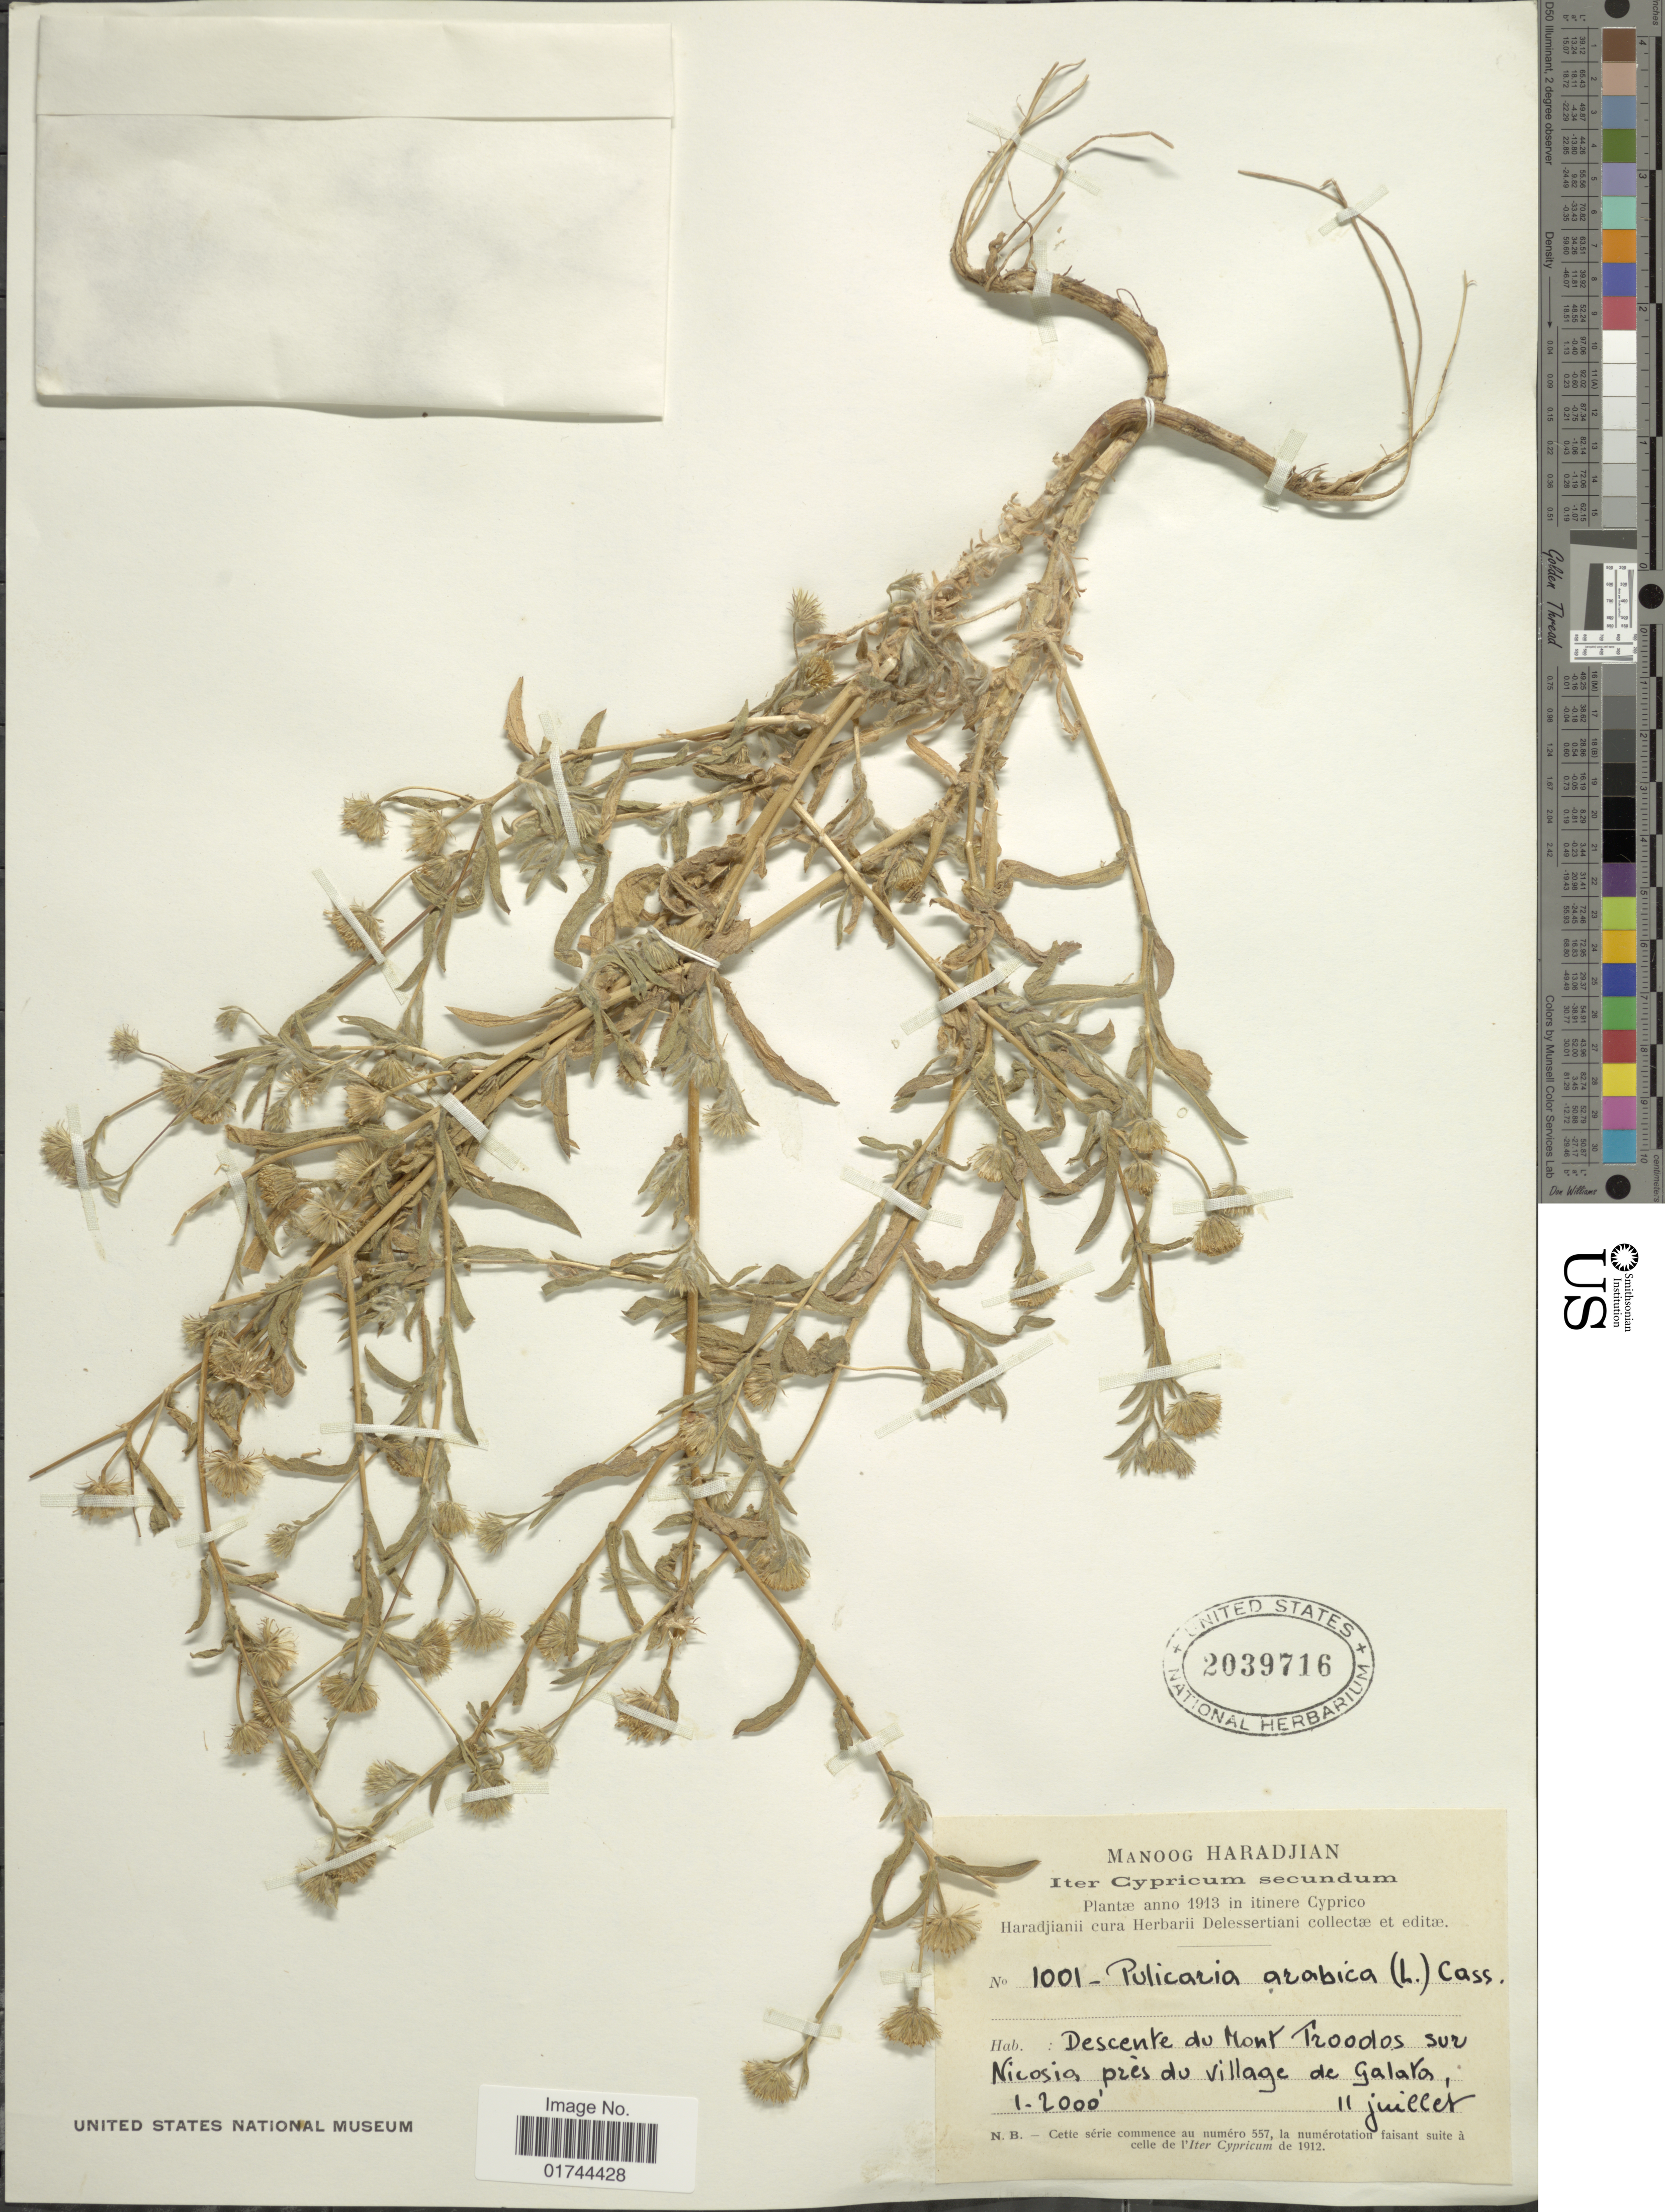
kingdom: Plantae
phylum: Tracheophyta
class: Magnoliopsida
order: Asterales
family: Asteraceae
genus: Pulicaria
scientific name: Pulicaria arabica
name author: (L.) Cass.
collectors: M. Haradjian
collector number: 1001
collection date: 1913-07-11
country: Cyprus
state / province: Lefkosía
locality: Descente du Mont Troodos sur Nicosia pres du village de Galara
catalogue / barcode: US 2039716